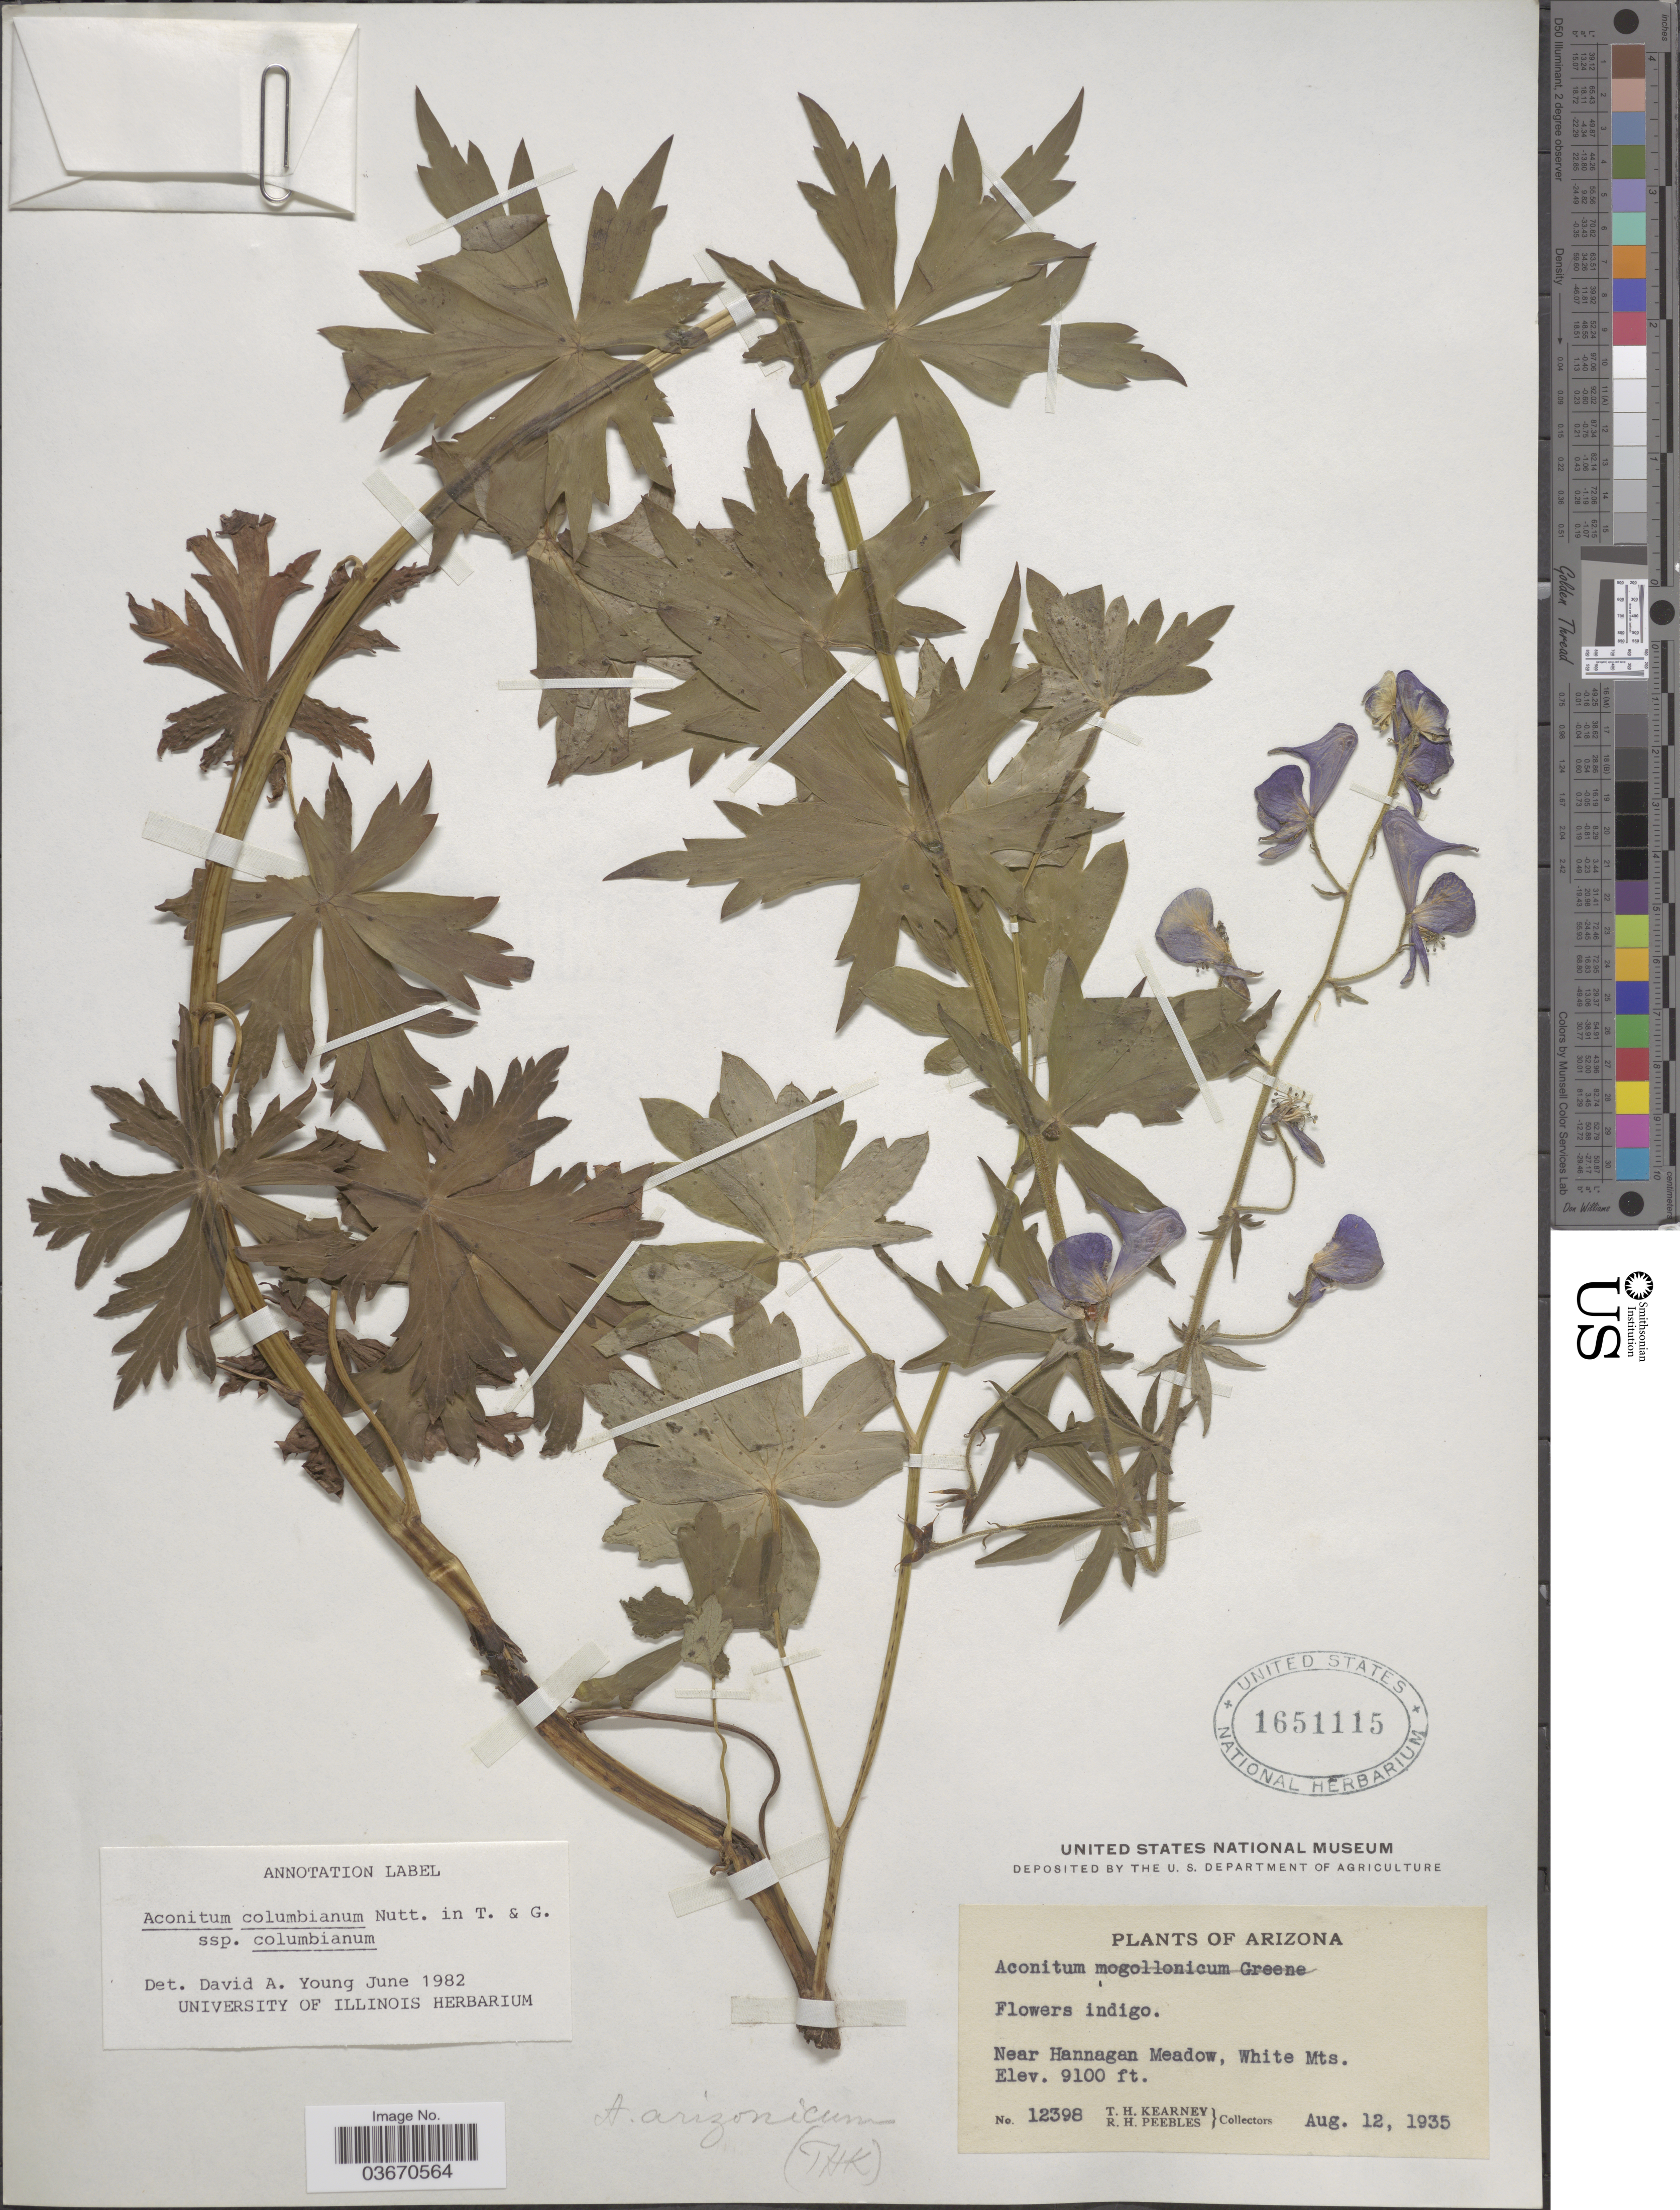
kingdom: Plantae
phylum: Tracheophyta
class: Magnoliopsida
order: Ranunculales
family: Ranunculaceae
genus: Aconitum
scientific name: Aconitum columbianum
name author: Nutt.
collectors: T. H. Kearney & R. H. Peebles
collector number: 12398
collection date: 1935-08-12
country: United States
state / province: Arizona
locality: Near Hannagan Meadow, White Mts.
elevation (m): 2774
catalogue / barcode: US 1651115